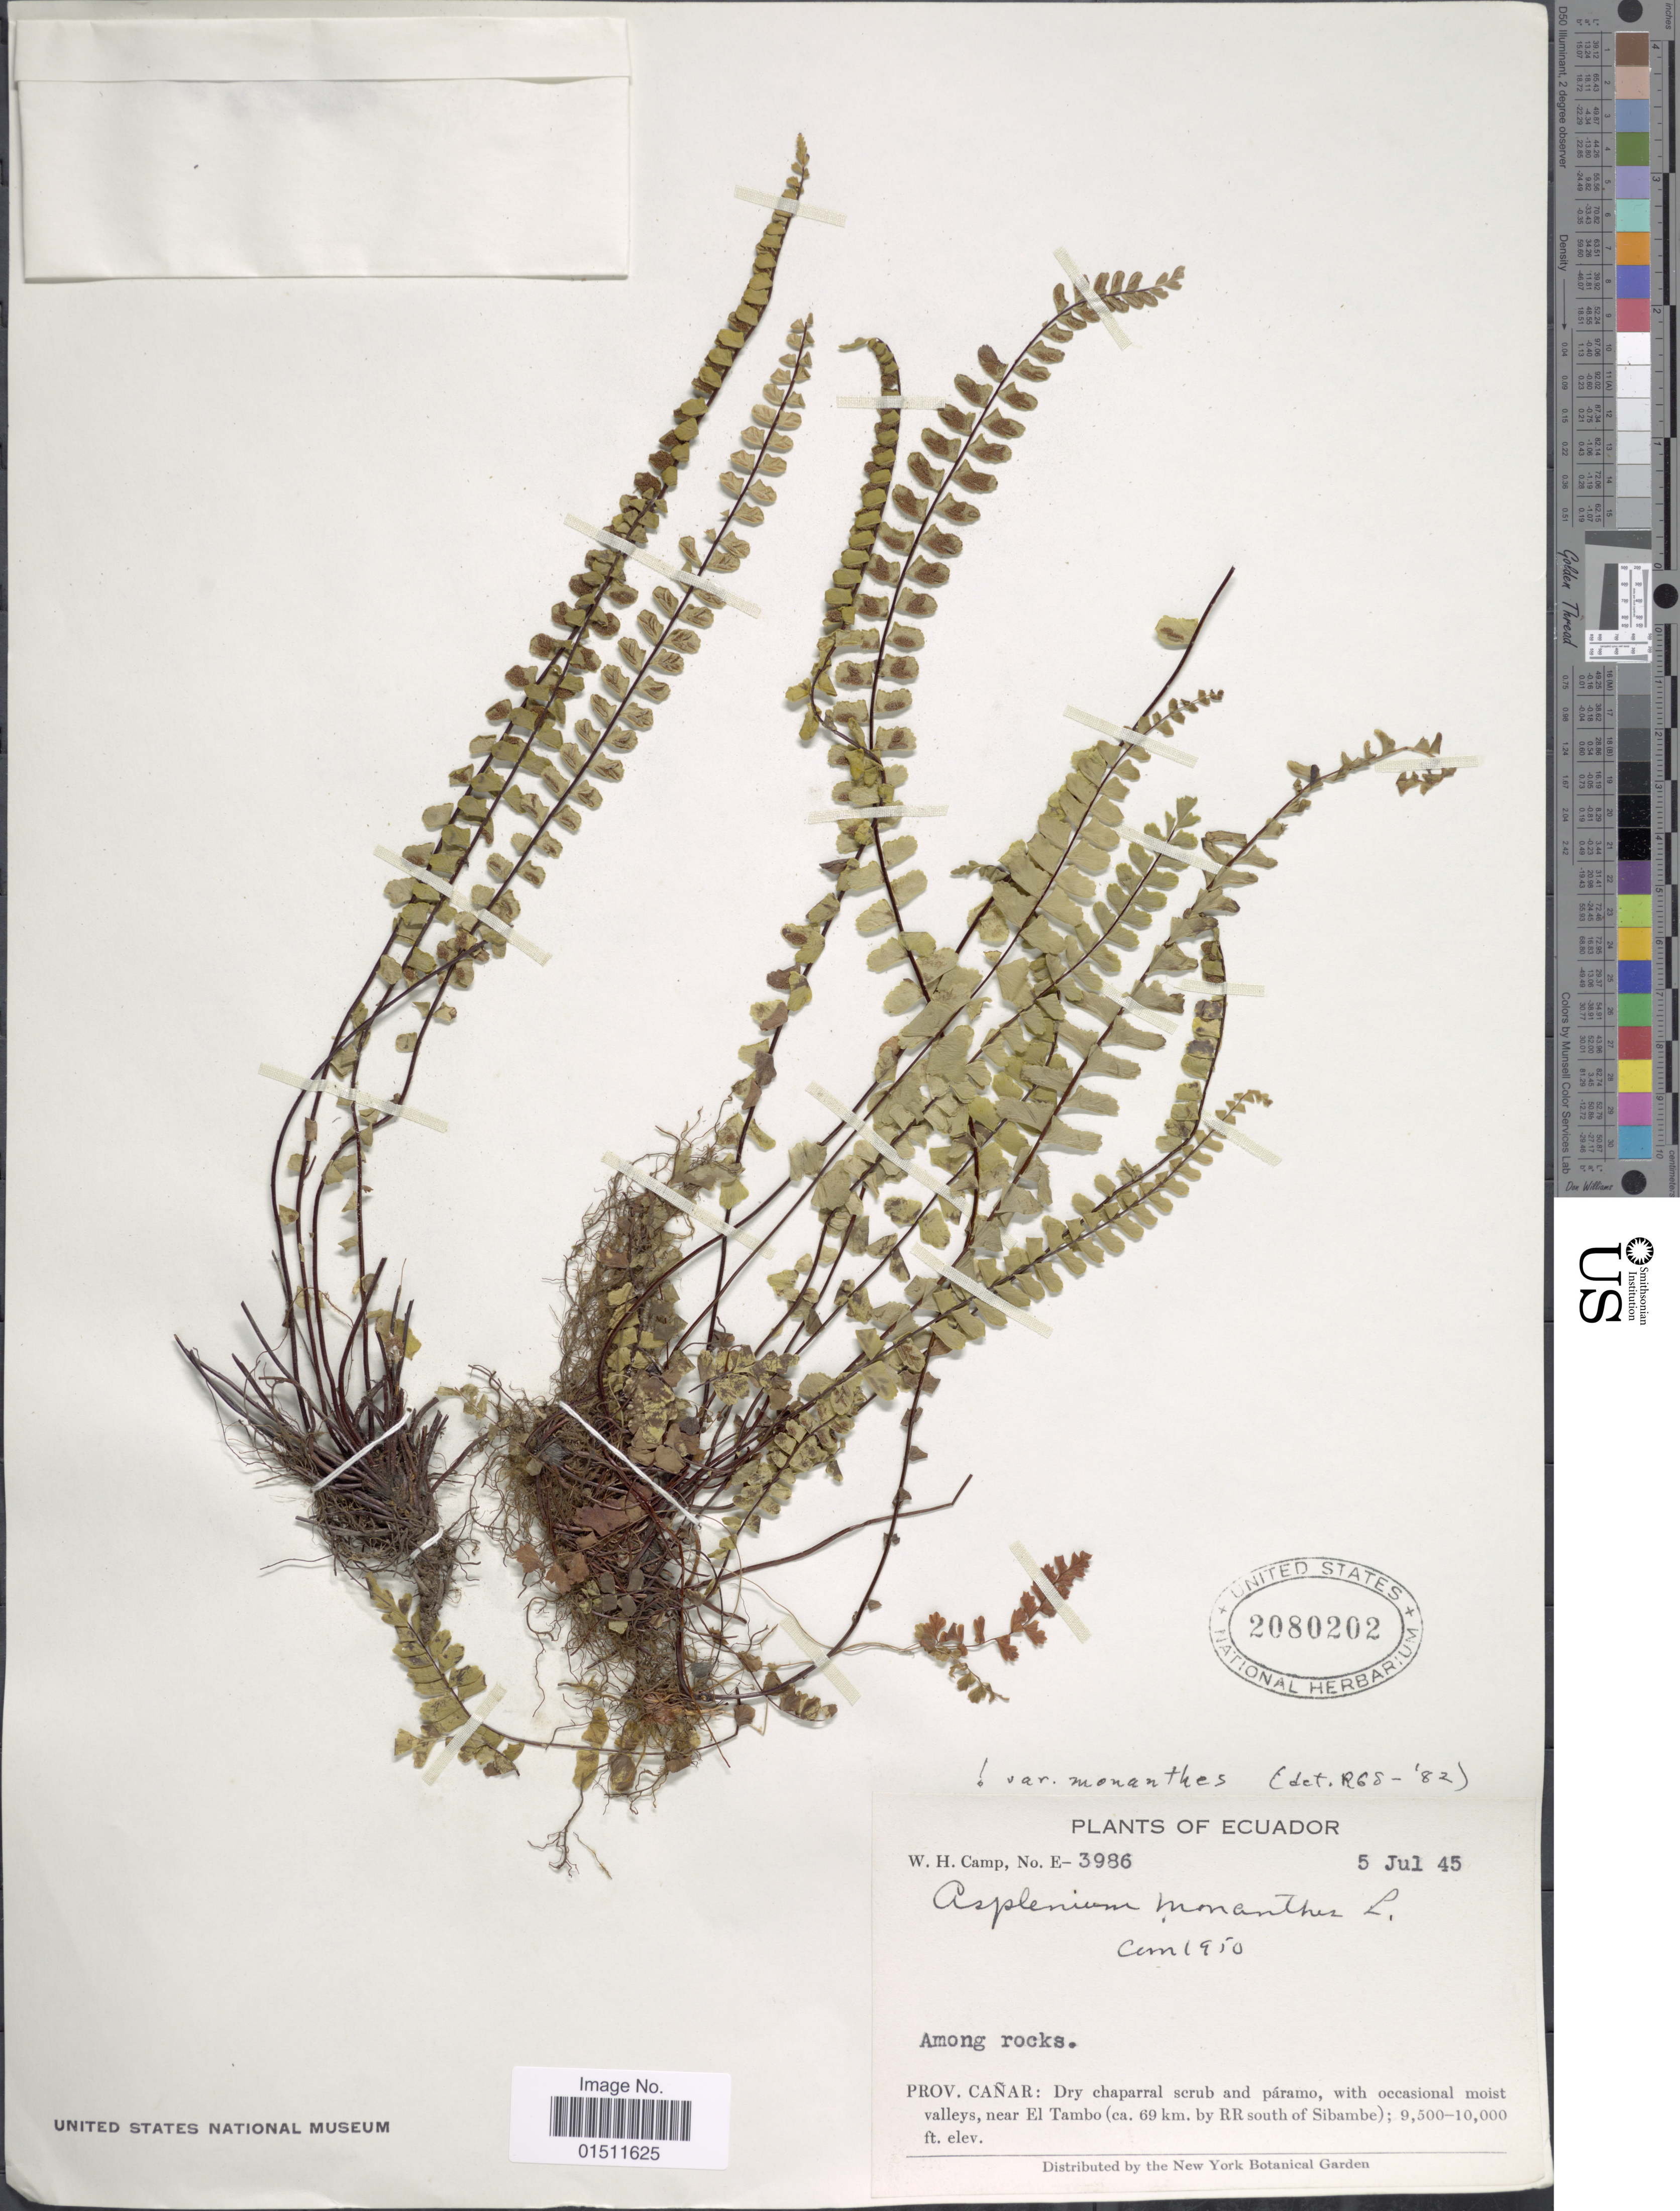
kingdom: Plantae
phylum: Tracheophyta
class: Polypodiopsida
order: Polypodiales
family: Aspleniaceae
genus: Asplenium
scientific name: Asplenium monanthes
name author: L.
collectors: W. H. Camp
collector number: E-3986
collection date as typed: Transcribed d/m/y: 5/7/45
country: Ecuador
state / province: Cañar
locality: Prov. Canar: near El Tambo ( ca. 69 km. by RR south of Sibambe)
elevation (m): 2896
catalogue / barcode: US 2080202